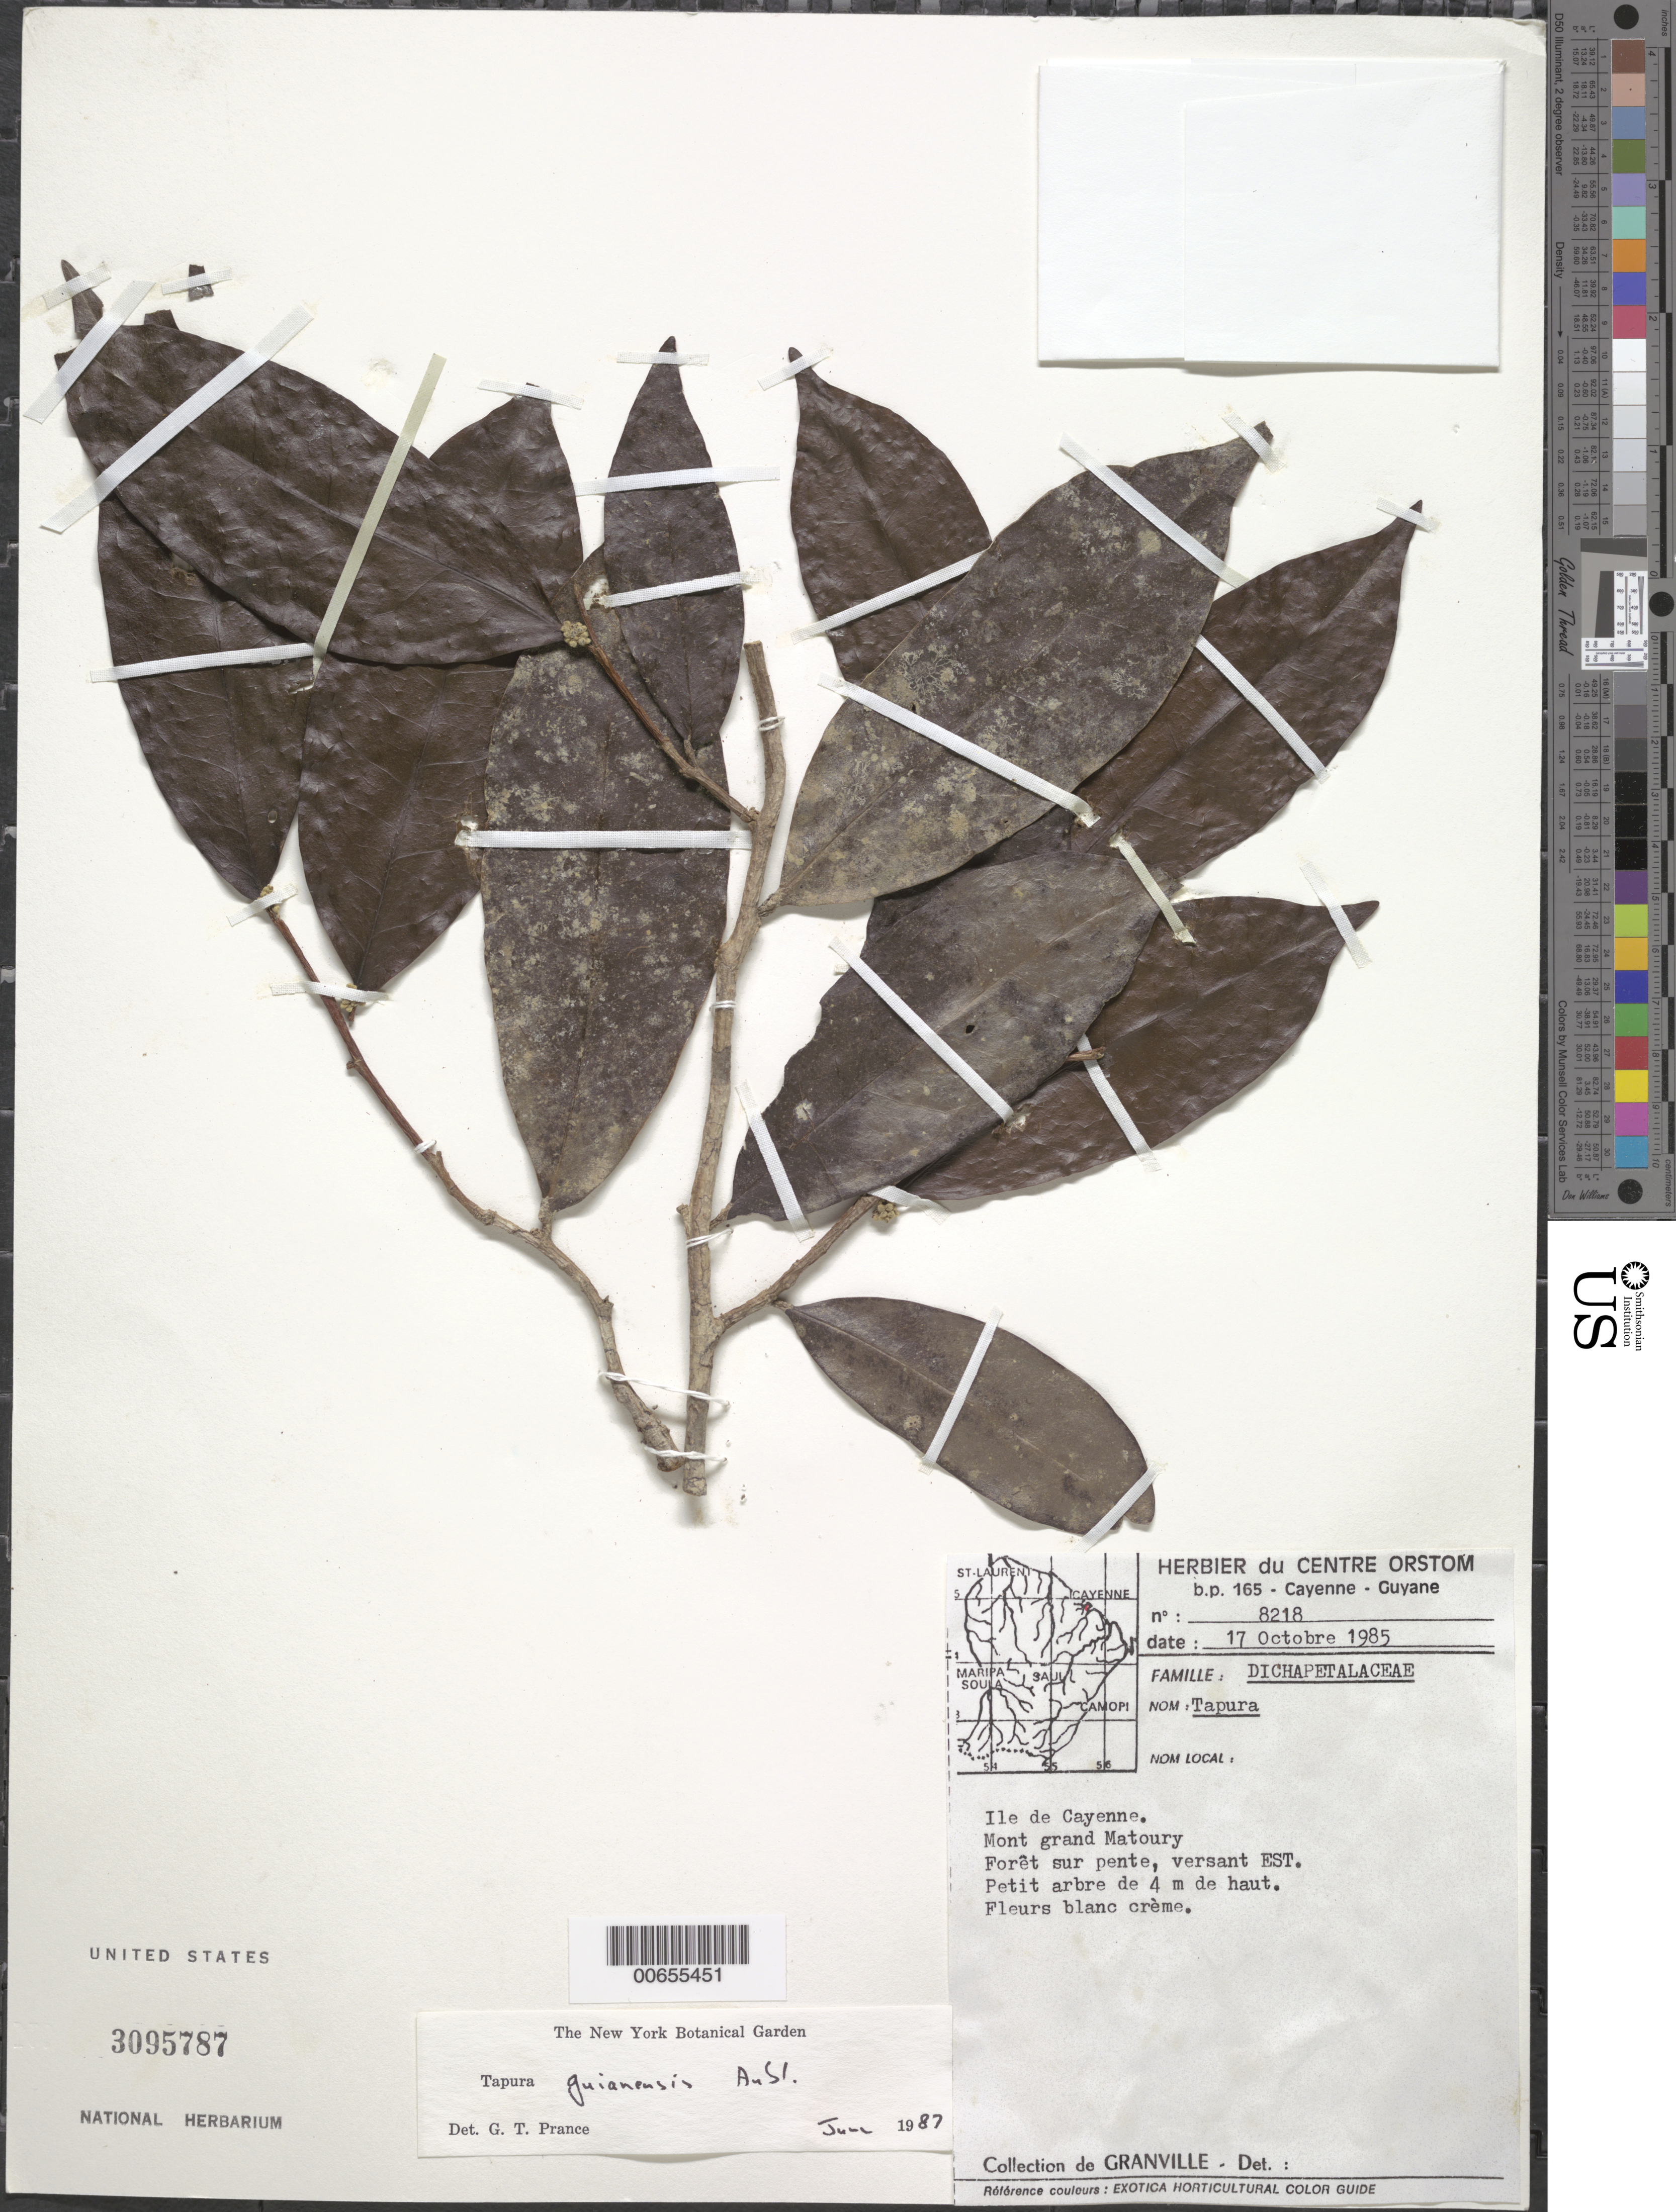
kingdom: Plantae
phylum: Tracheophyta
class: Magnoliopsida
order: Malpighiales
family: Dichapetalaceae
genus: Tapura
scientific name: Tapura guianensis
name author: Aubl.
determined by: Prance, G. T.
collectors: J.-J. de Granville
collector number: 8218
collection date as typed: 17-Oct-85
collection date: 1985-10-17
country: French Guiana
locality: Mont Grand Matoury, Ile de Cayenne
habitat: Forêt sur pente, versant EST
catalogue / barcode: US 3095787